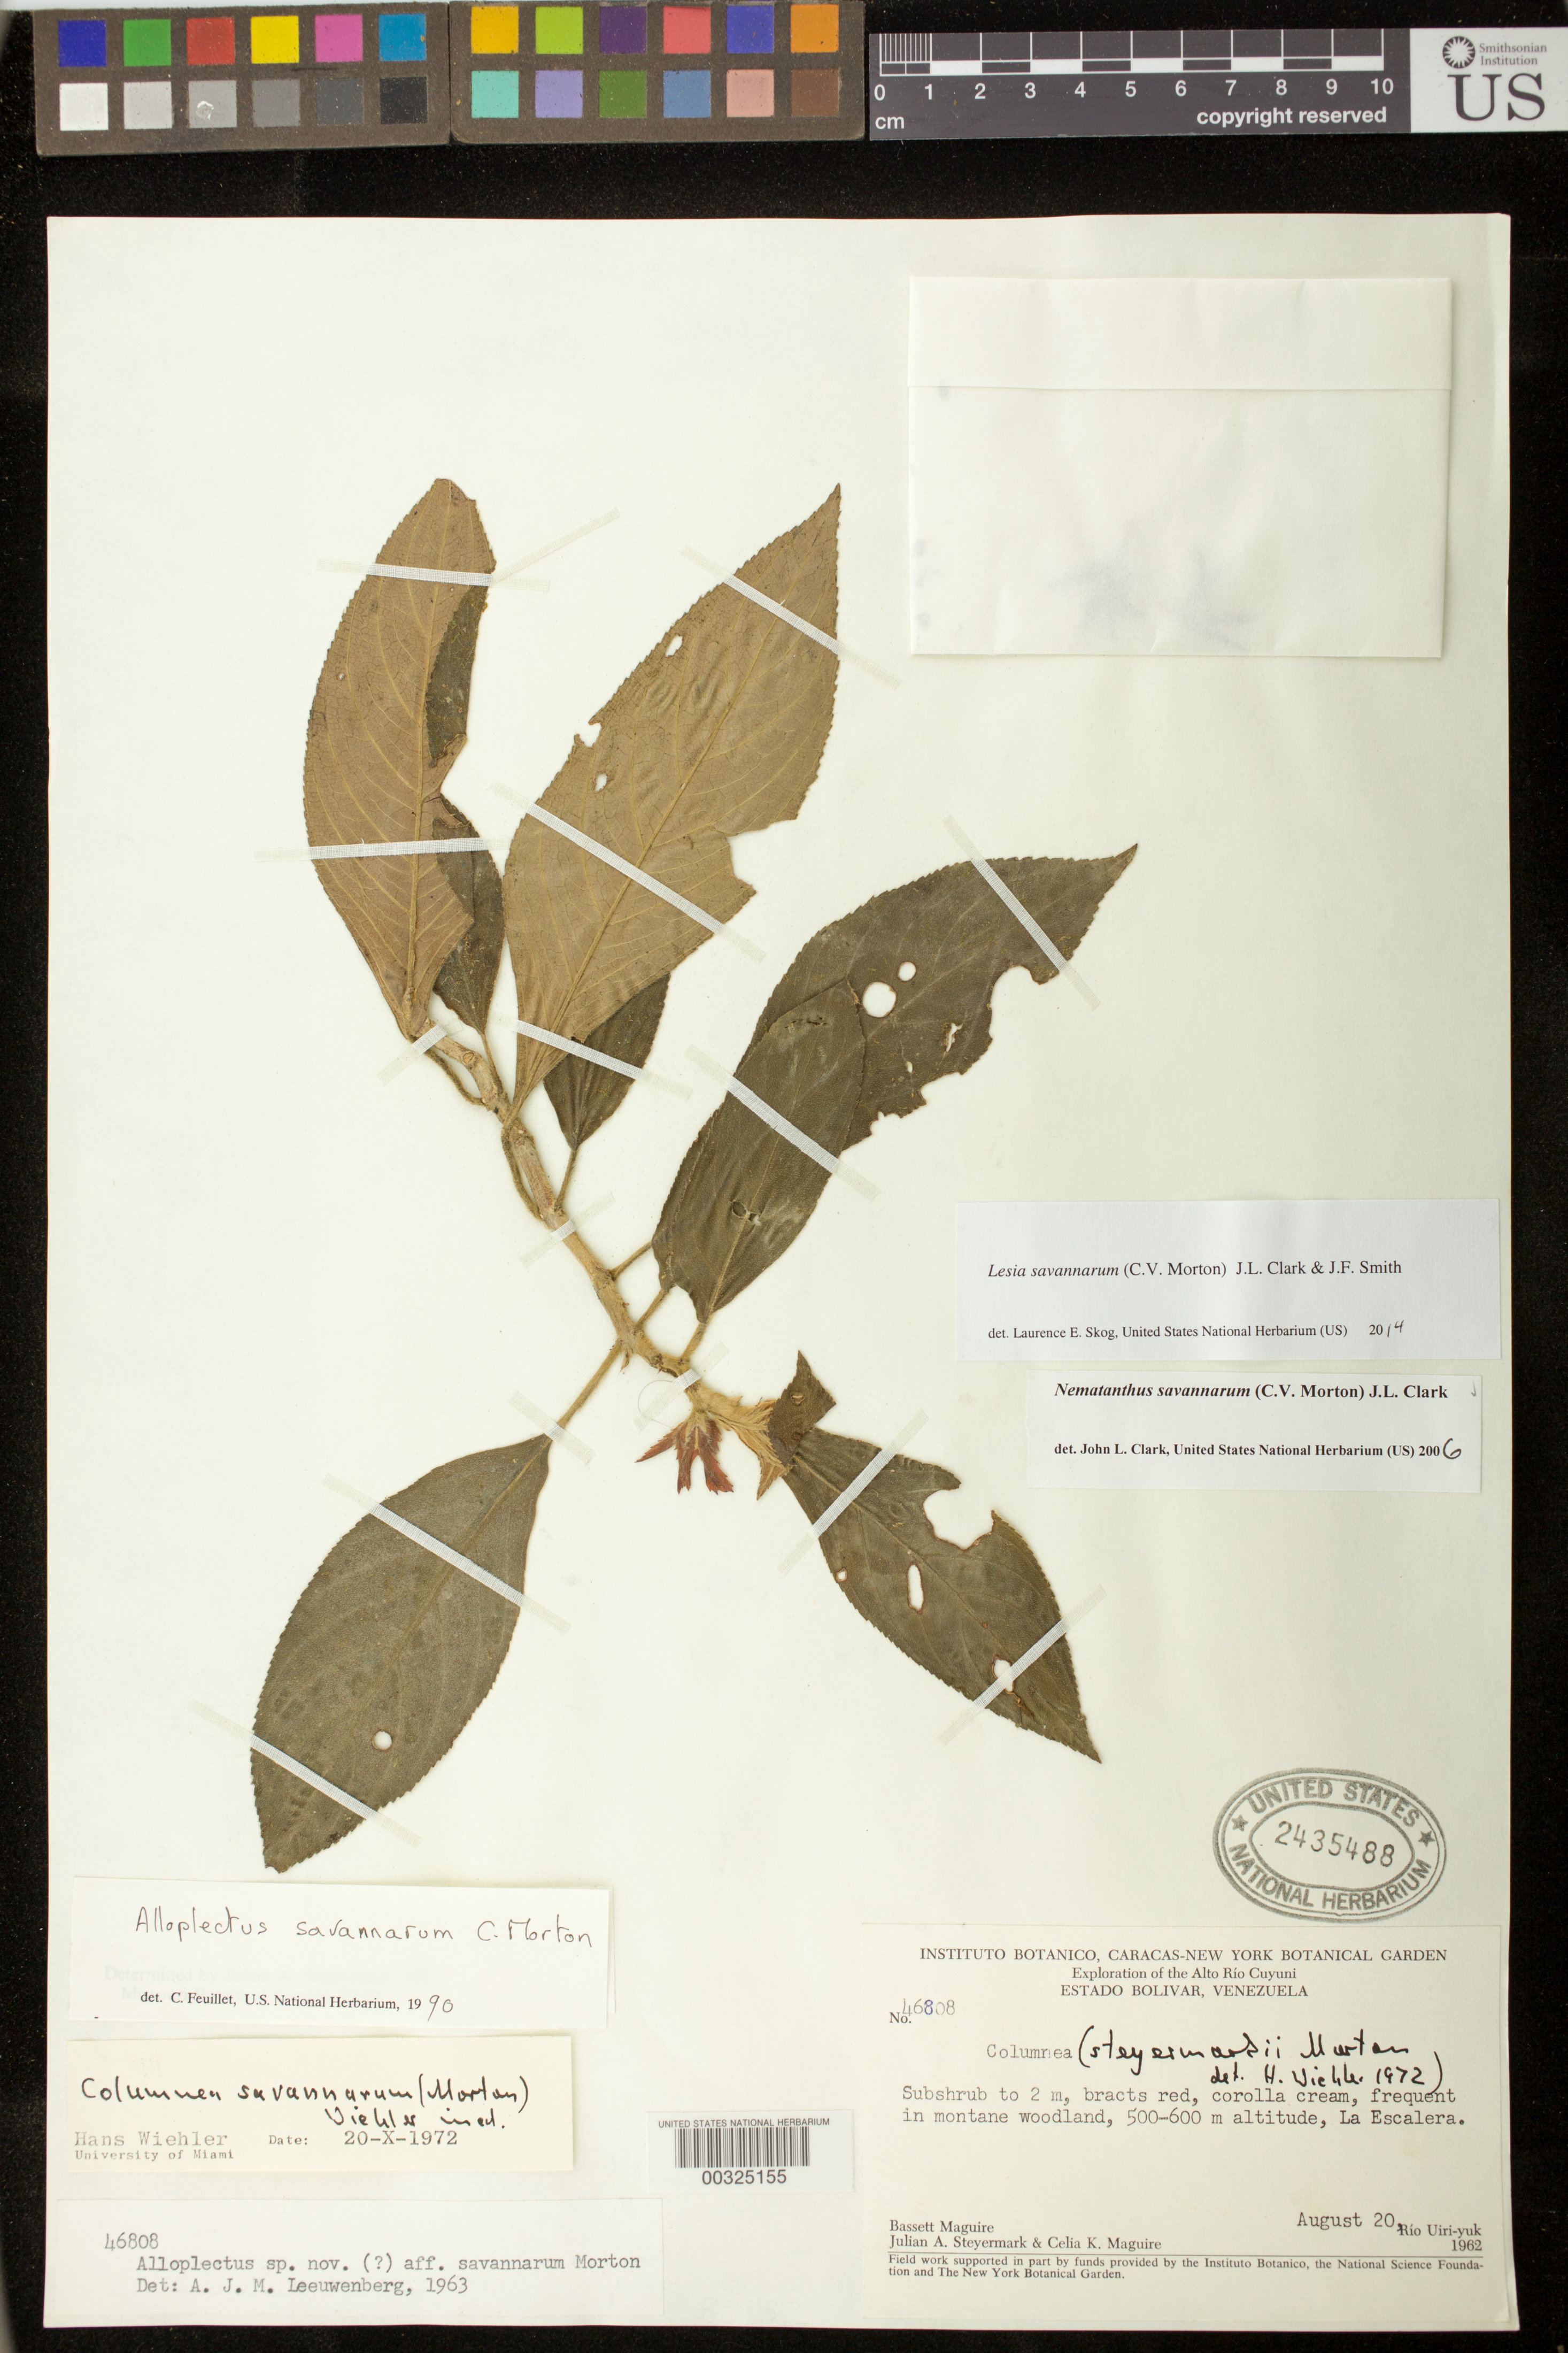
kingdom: Plantae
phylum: Tracheophyta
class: Magnoliopsida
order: Lamiales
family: Gesneriaceae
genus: Lesia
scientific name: Lesia savannarum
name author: (C.V. Morton) J.L. Clark & J.F. Sm.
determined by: Skog, Laurence E.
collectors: B. Maguire, J. Steyermark & C. K. Maguire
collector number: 46808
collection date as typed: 20 Aug 1962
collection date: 1962-08-20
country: Venezuela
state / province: Bolívar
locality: Exploration of alto Rio Cuyuni, la Escalera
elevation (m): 500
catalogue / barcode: US 2435488